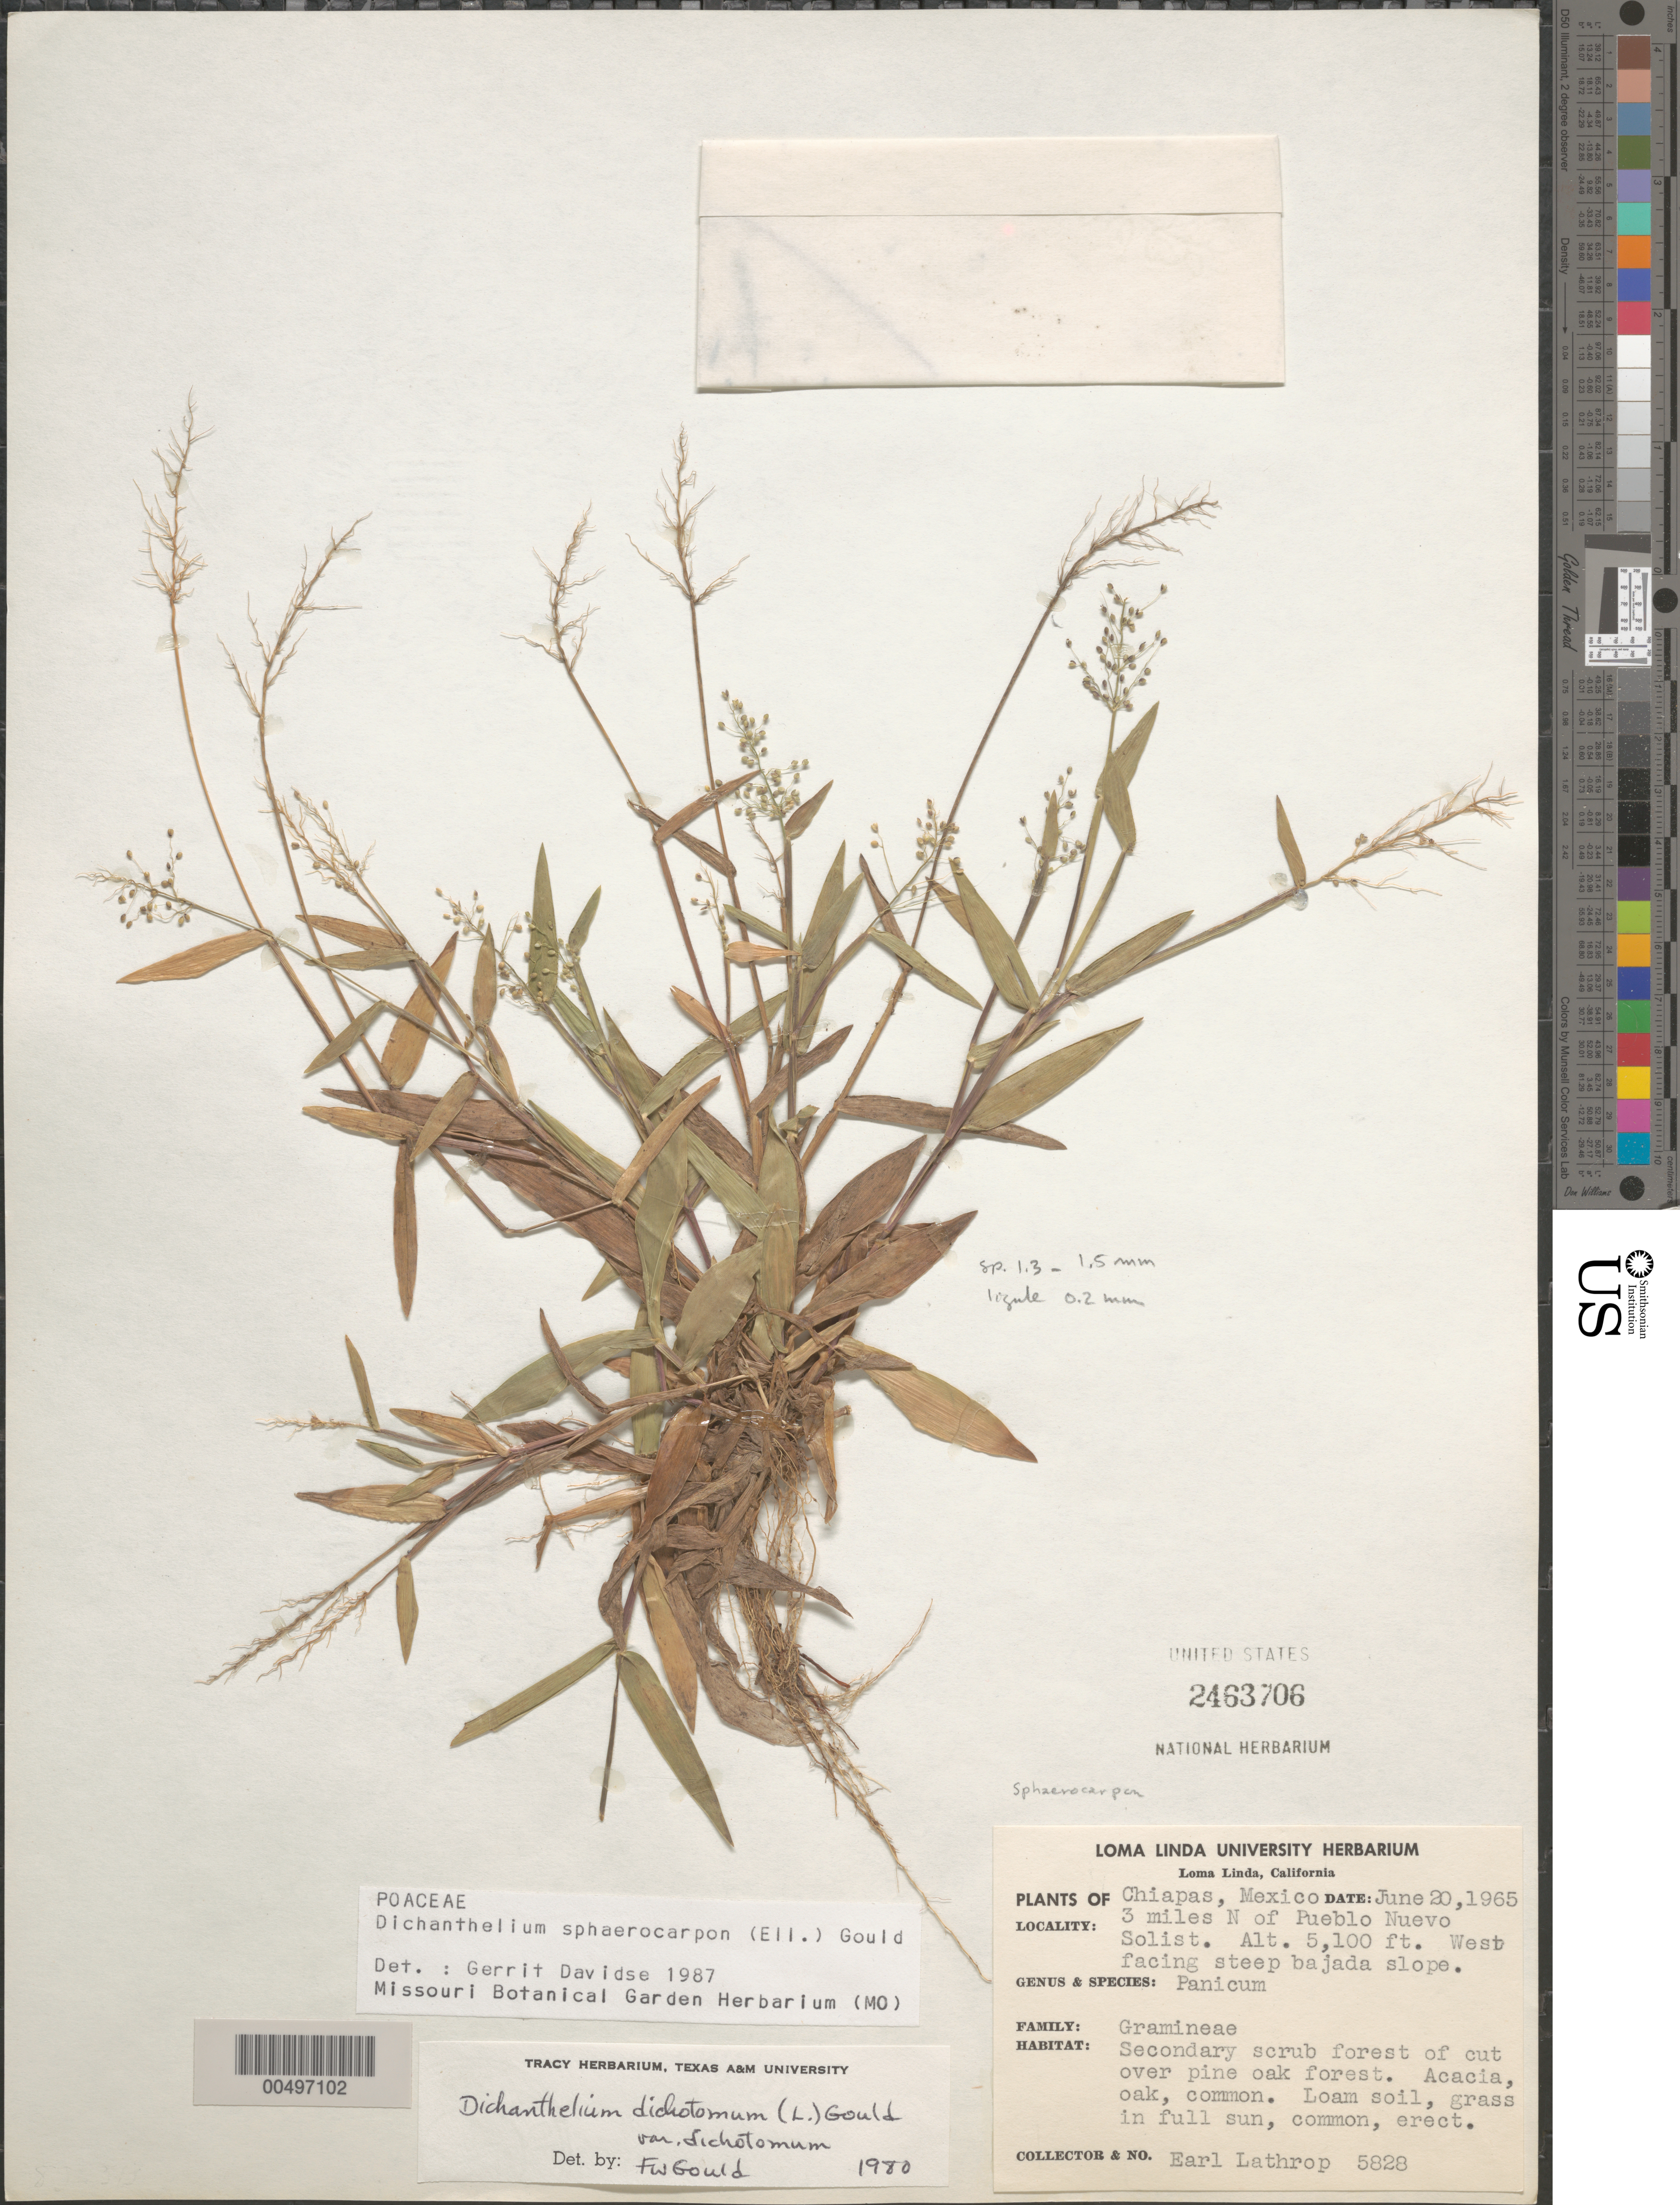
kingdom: Plantae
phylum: Tracheophyta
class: Liliopsida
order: Poales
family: Poaceae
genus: Dichanthelium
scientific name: Dichanthelium sphaerocarpon var. sphaerocarpon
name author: (Elliott) Gould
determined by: Davidse, Gerrit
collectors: E. W. Lathrop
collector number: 5828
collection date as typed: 20 Jun 1965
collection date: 1965-06-20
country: Mexico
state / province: Chiapas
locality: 3 mi N of Pueblo Nuevo Solistahuacán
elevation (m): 1554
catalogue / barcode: US 2463706